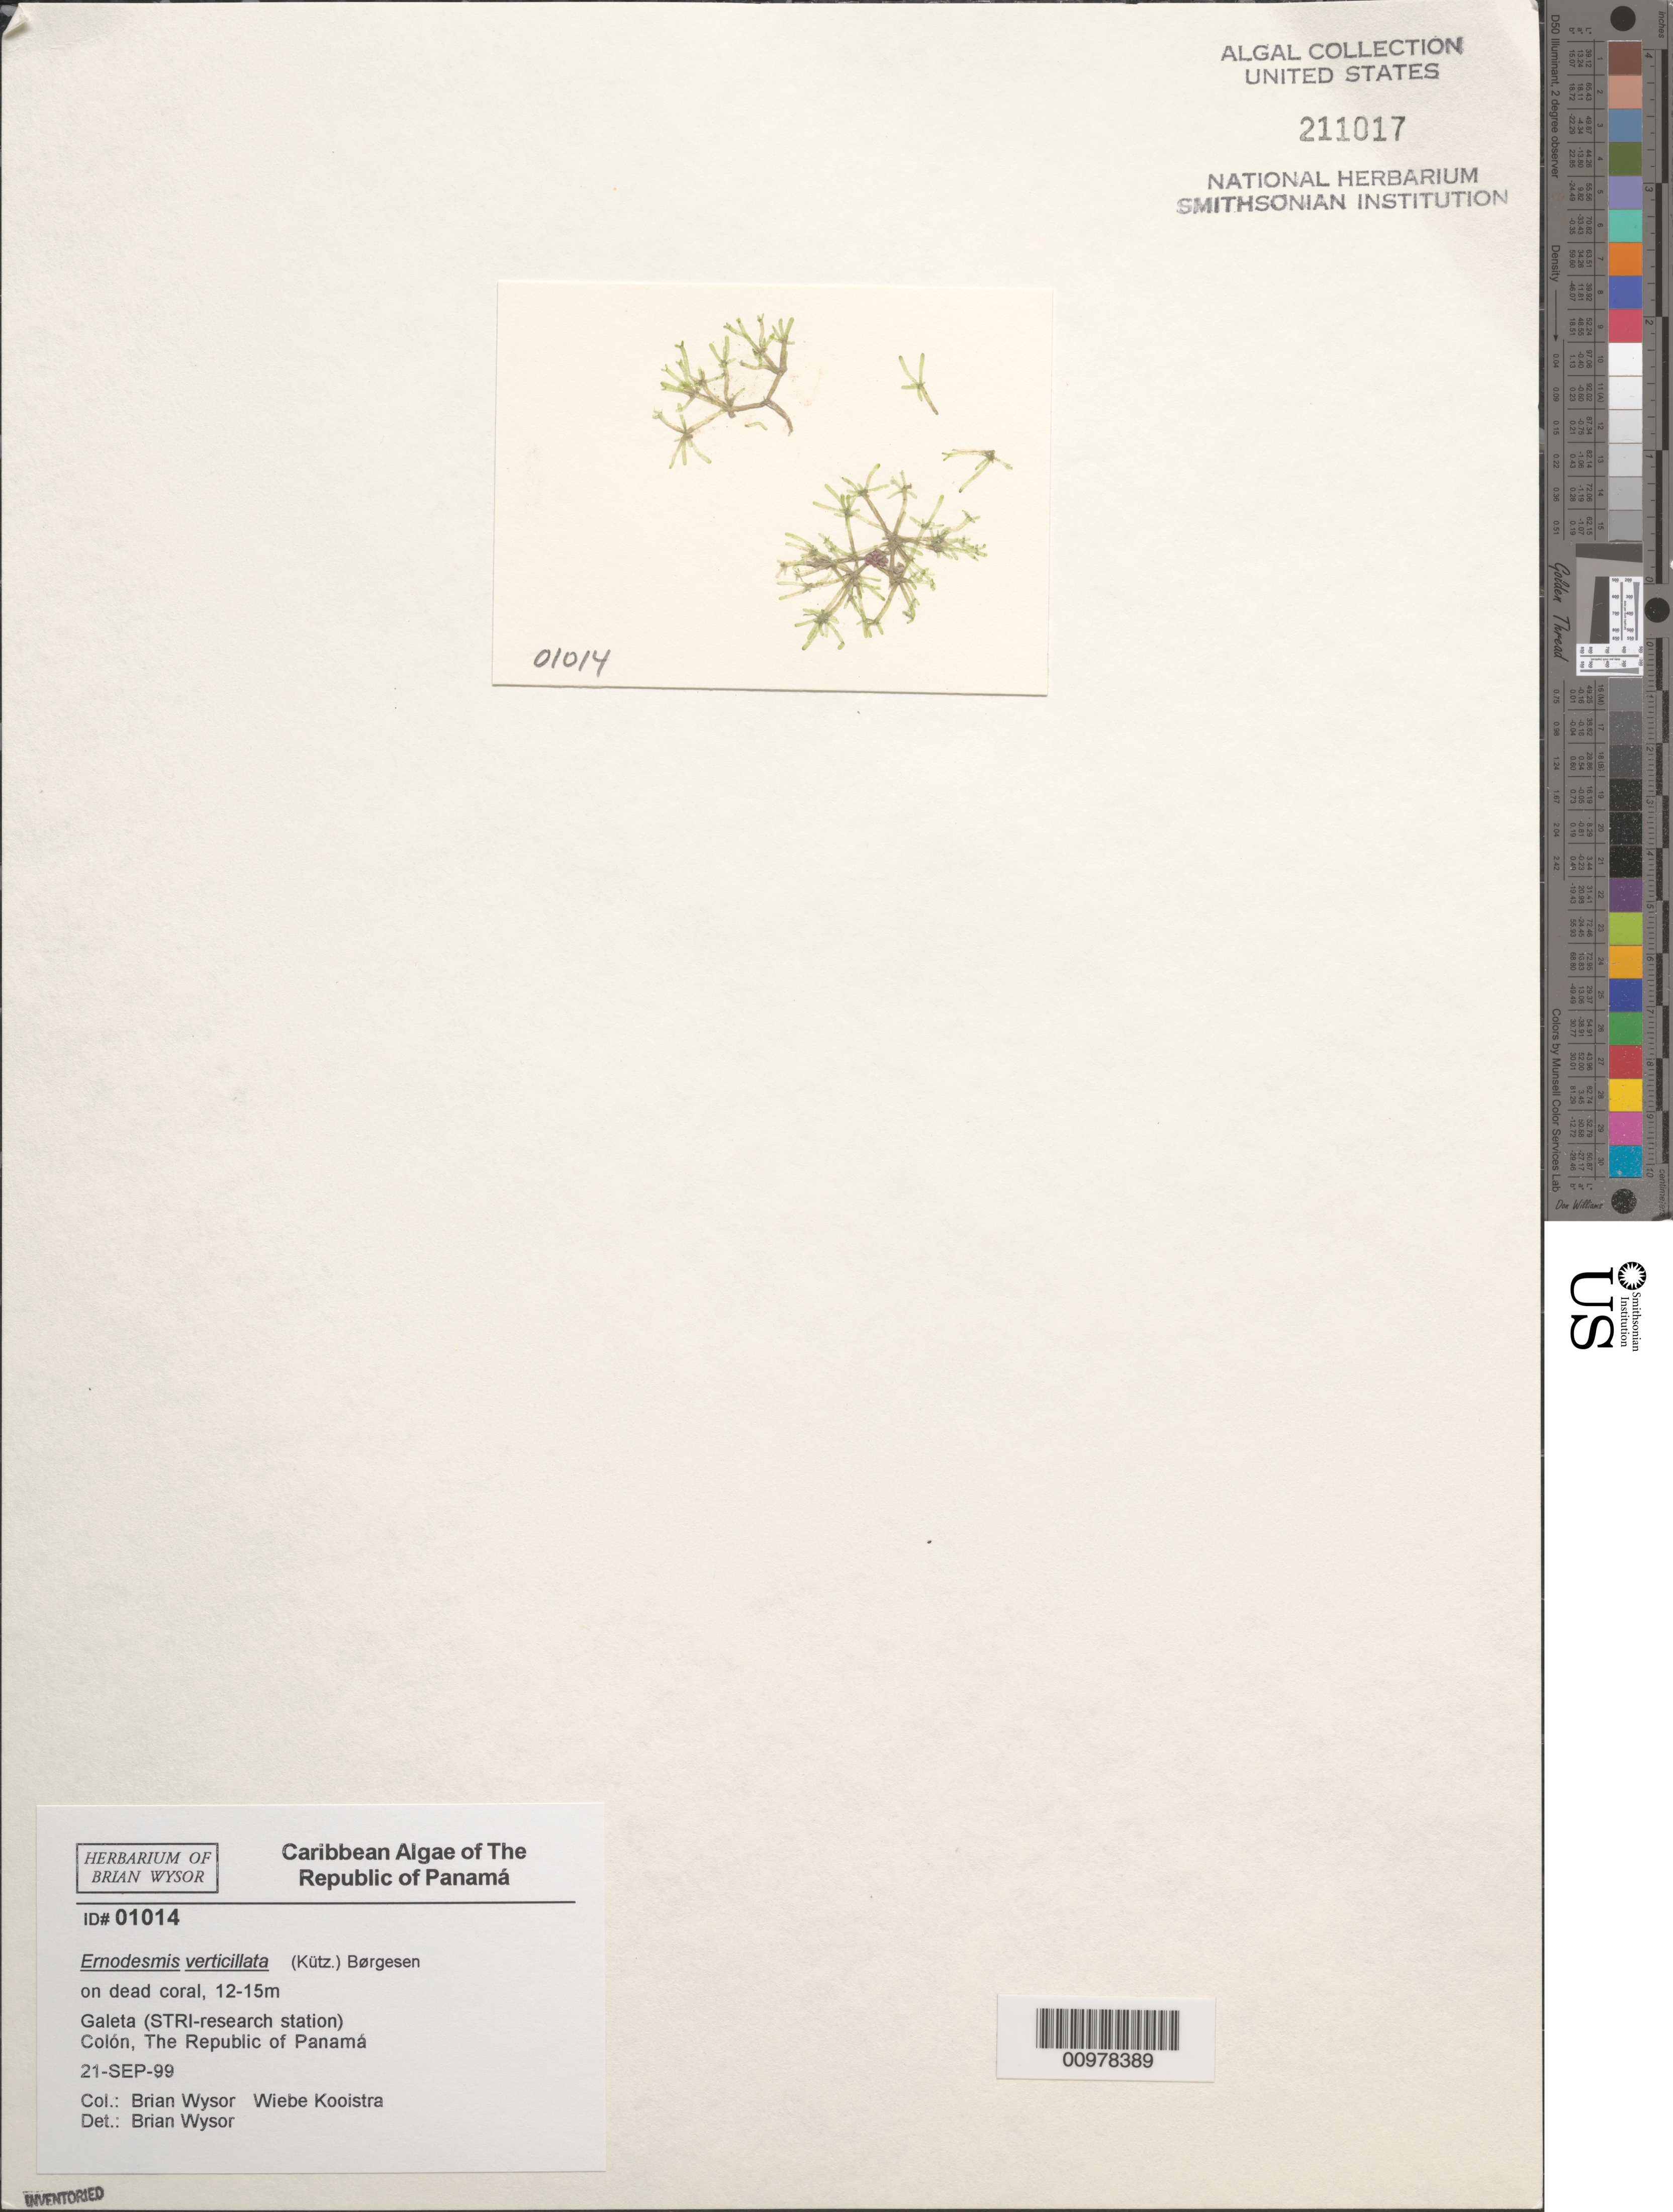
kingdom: Plantae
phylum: Chlorophyta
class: Ulvophyceae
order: Siphonocladales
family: Siphonocladaceae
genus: Ernodesmis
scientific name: Ernodesmis verticillata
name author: (Kütz.) Børgesen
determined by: Wysor, B.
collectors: B. Wysor & W. Kooistra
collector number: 01014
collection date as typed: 21 Sep 1999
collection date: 1999-09-21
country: Panama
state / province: Colón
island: Galeta Island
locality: STRI (Smithsonian Tropical Research Institute) research station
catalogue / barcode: US 211017